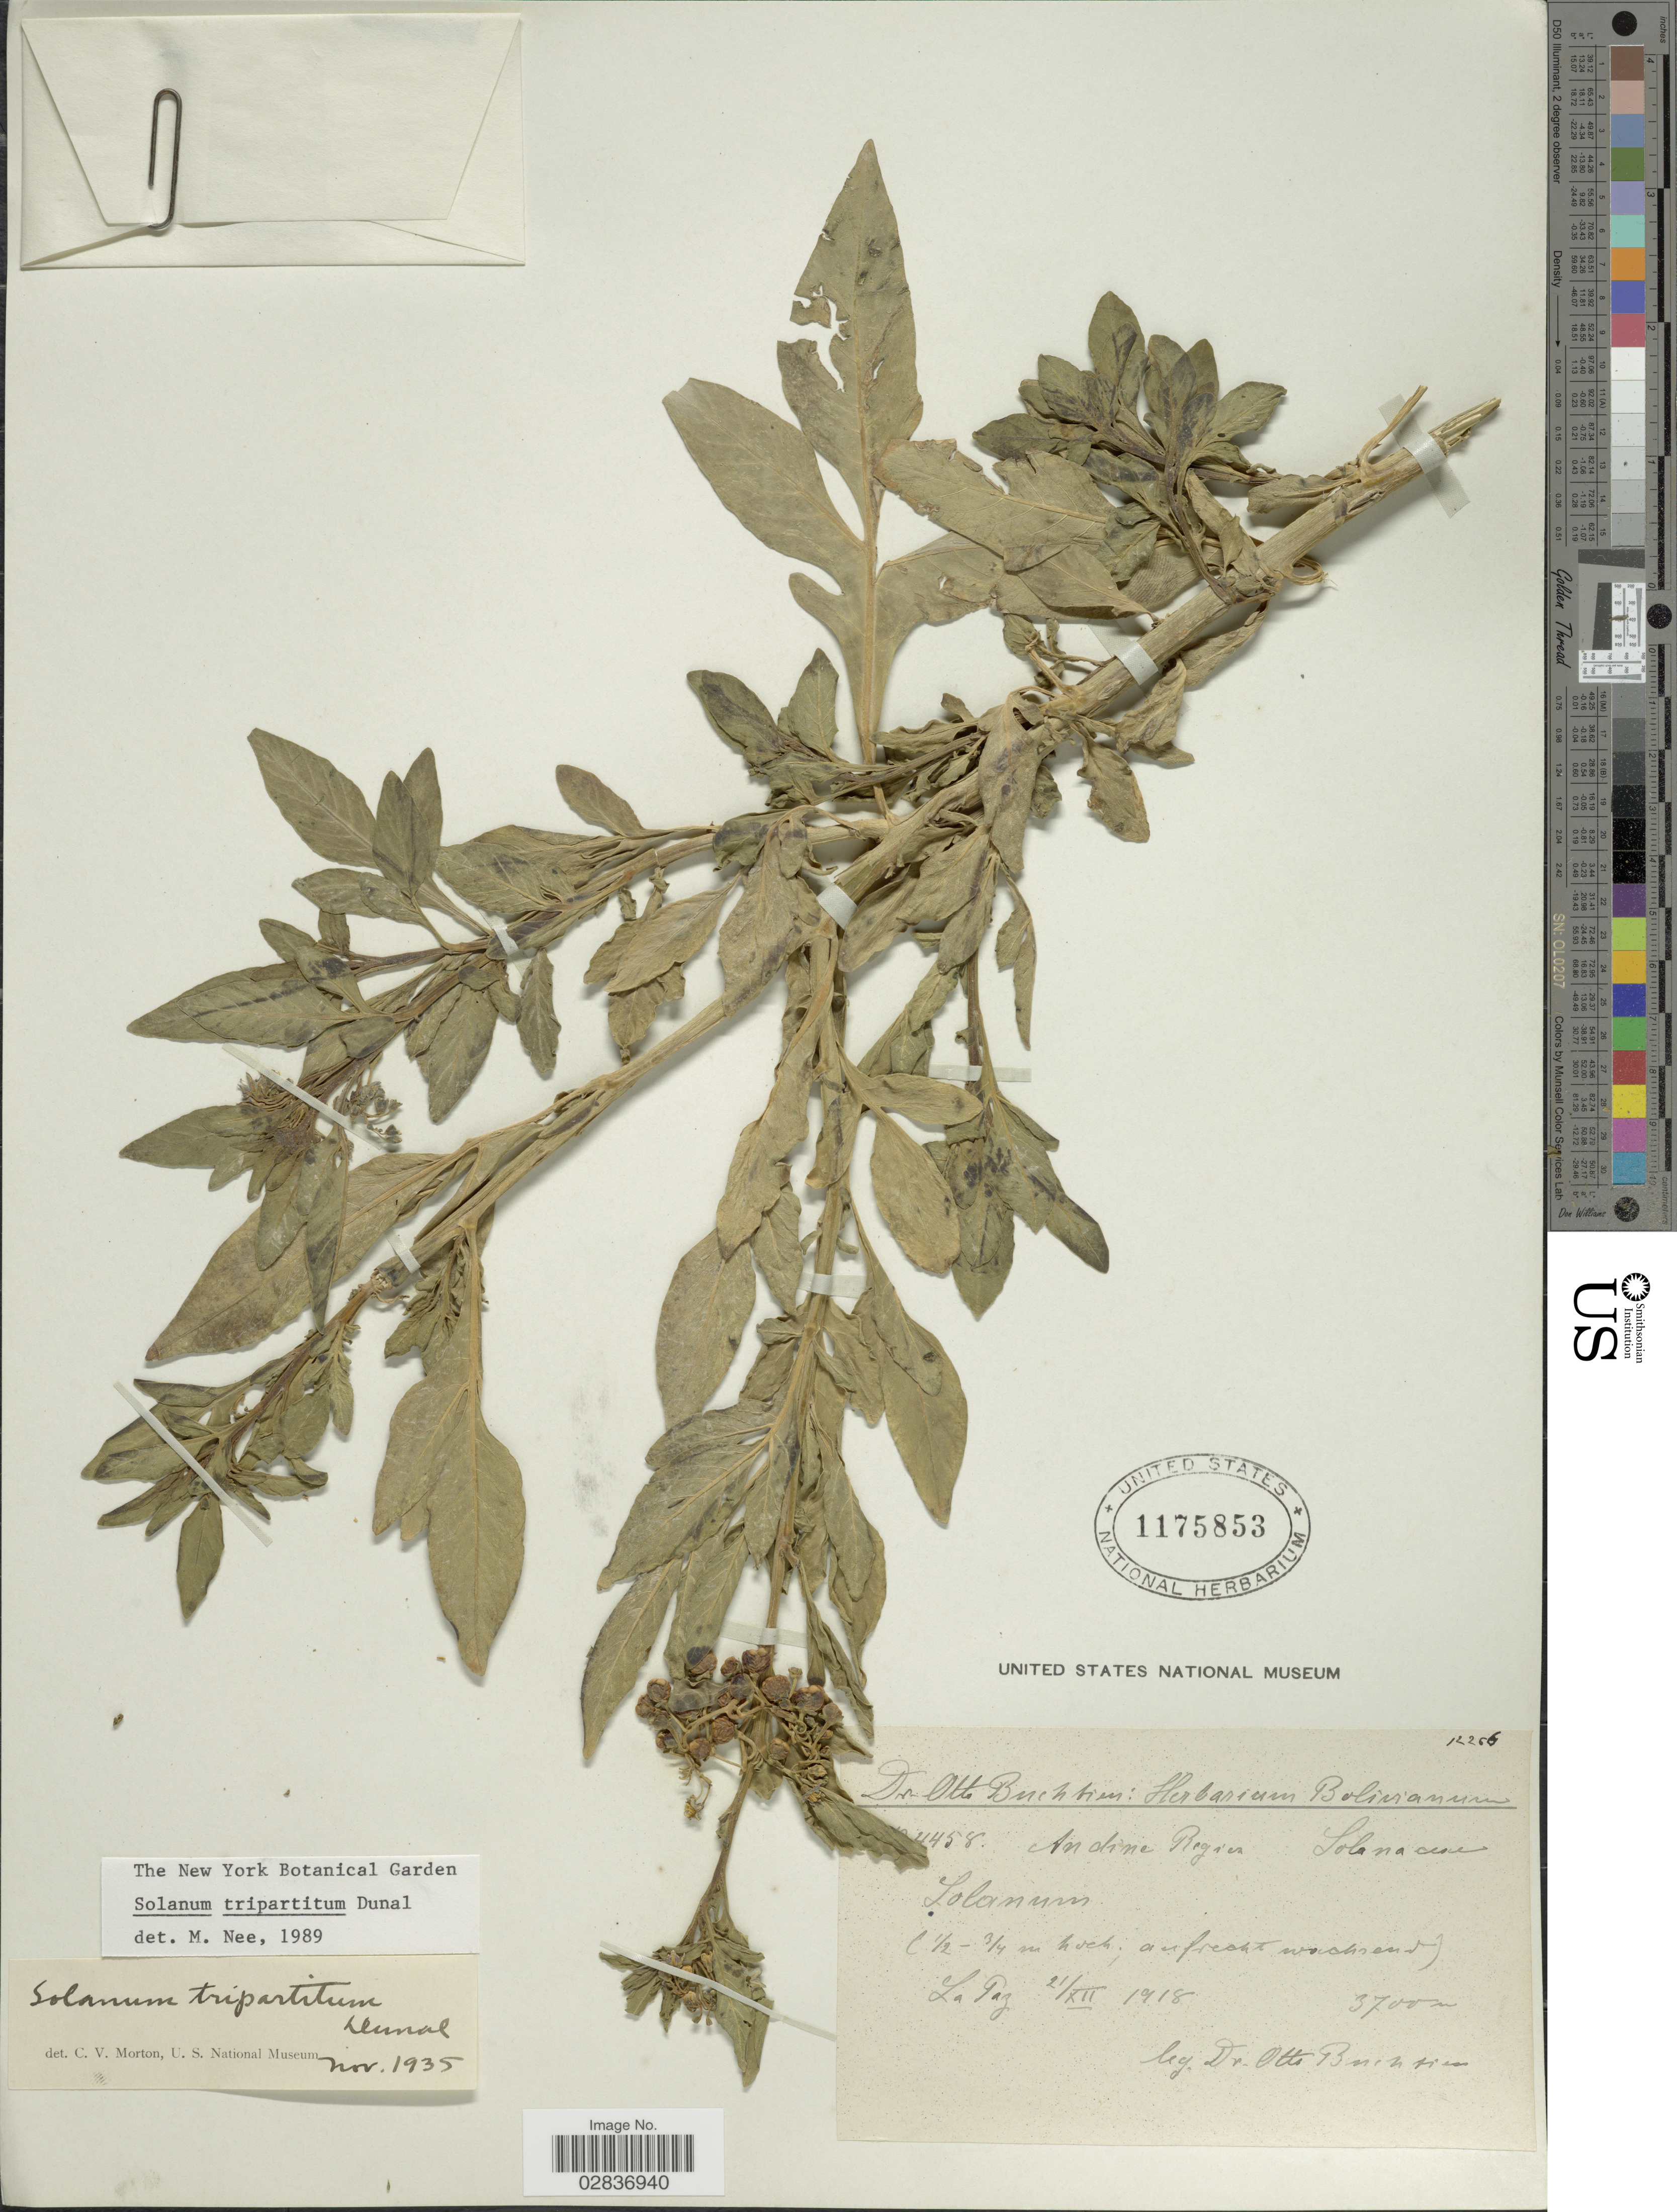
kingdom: Plantae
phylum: Tracheophyta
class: Magnoliopsida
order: Solanales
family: Solanaceae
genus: Solanum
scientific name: Solanum tripartitum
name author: Dunal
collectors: O. Buchtien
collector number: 4458*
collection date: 1918-12-21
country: Bolivia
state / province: La Paz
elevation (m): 3700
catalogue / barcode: US 1175853